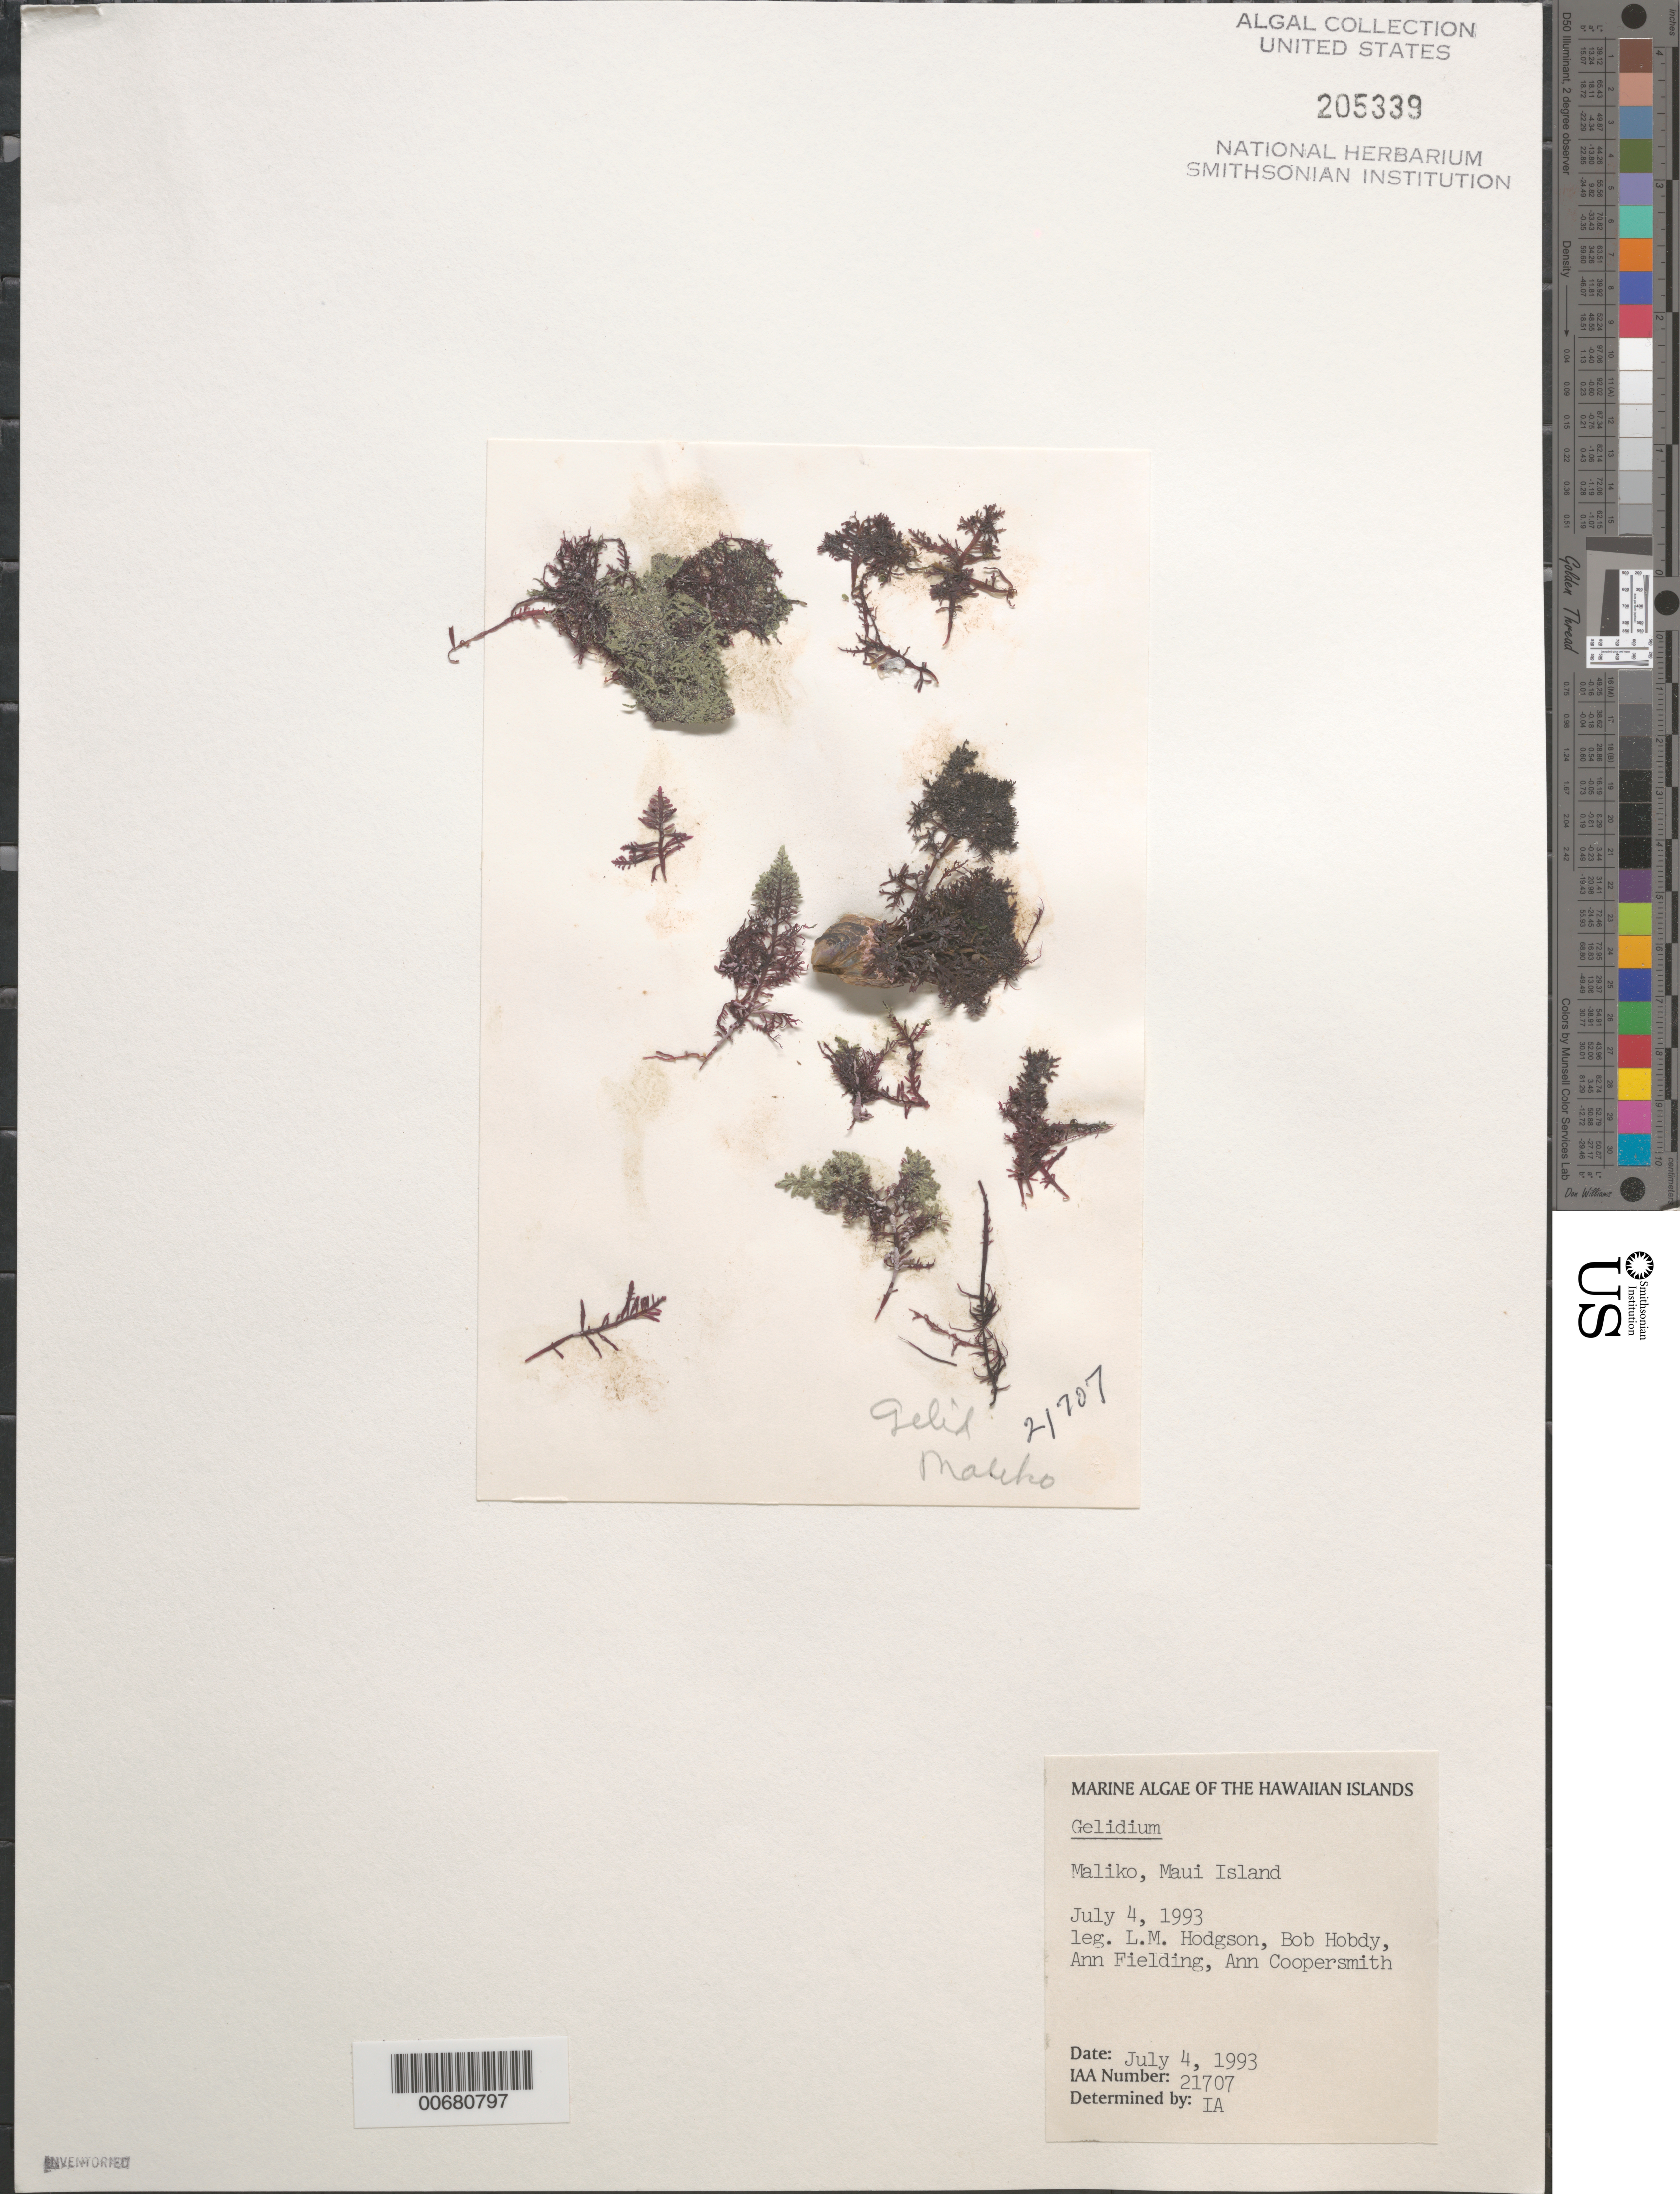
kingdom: Plantae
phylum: Rhodophyta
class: Florideophyceae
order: Gelidiales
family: Gelidiaceae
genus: Gelidium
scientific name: Gelidium sp.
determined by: Abbott, Isabella A.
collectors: L. M. Hodgson, B. Hobdy, A. Fielding & A. Coopersmith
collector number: IAA 21707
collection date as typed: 04 Jul 1993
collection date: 1993-07-04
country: United States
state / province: Hawaii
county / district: Maui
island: Maui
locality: Maliko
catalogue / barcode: US 205339